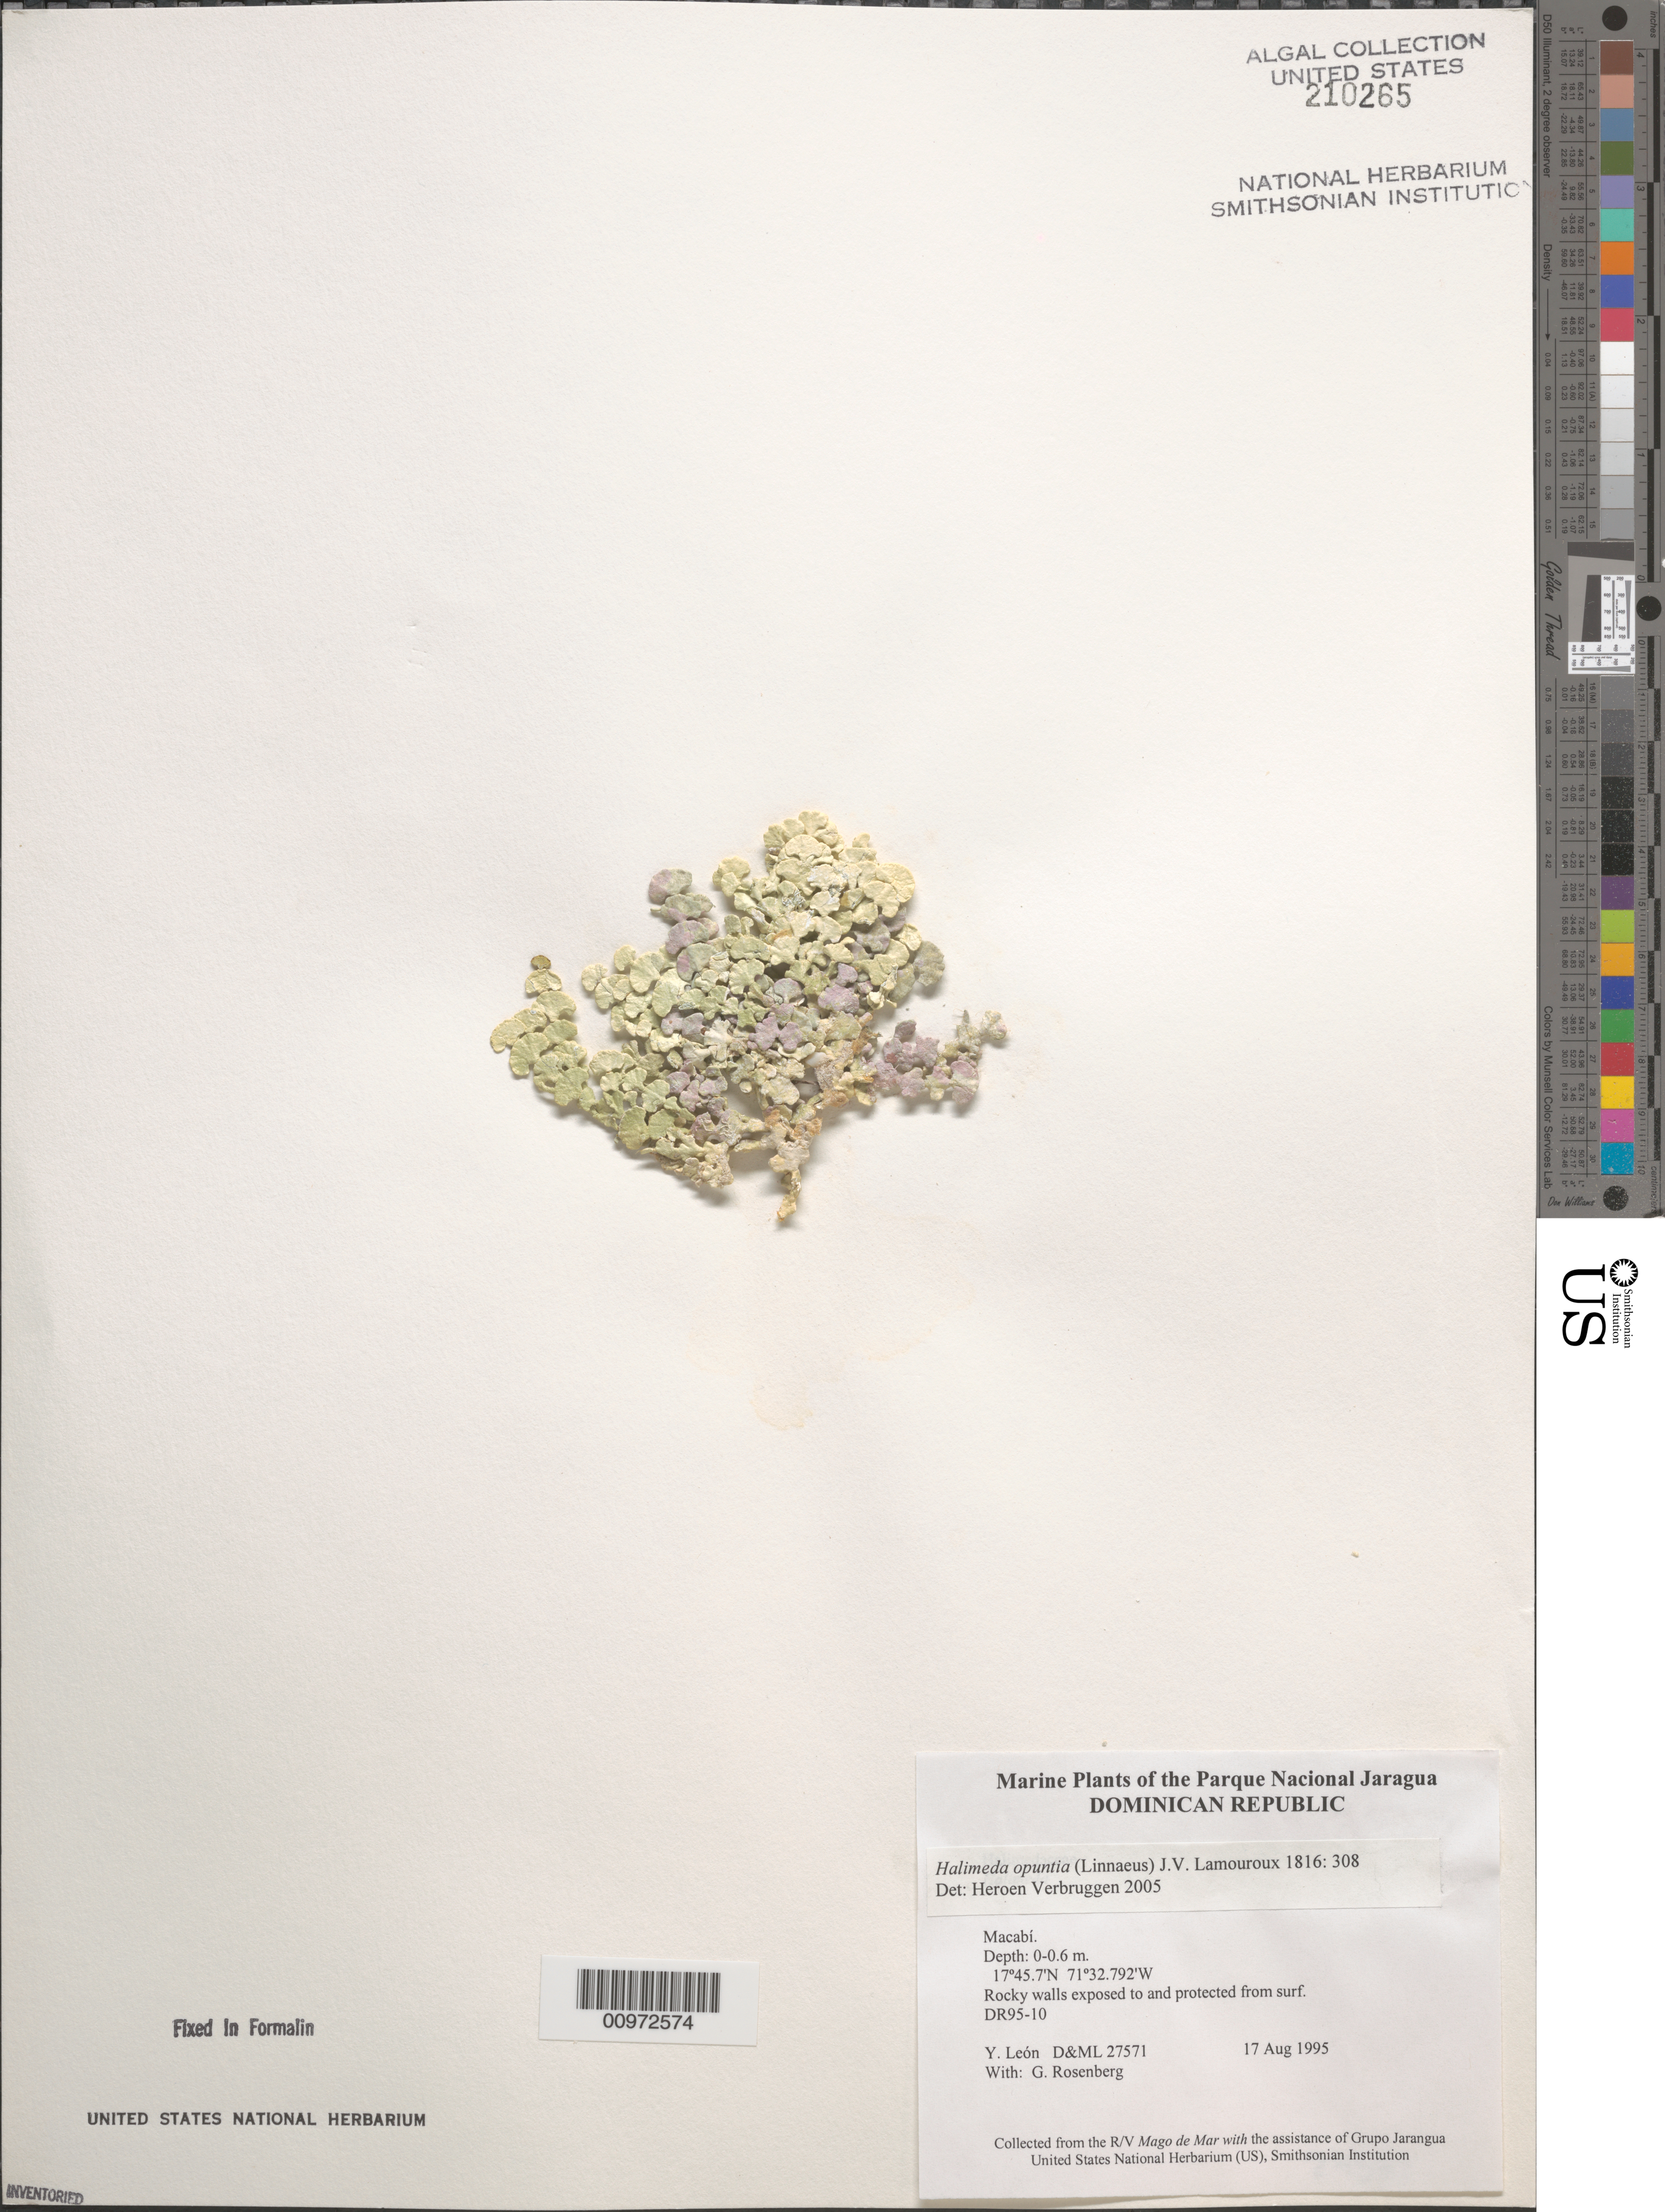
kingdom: Plantae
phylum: Chlorophyta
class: Ulvophyceae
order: Bryopsidales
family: Halimedaceae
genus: Halimeda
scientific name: Halimeda opuntia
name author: (L.) J.V.Lamouroux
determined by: Verbruggen, H.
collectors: Y. León & G. Rosenberg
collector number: D&ML 27571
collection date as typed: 17 Aug 1995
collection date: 1995-08-17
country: Dominican Republic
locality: Parque Nacional Jaragua, Macabi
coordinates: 17 45.7'N, 71 32.792'W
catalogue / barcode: US 210265